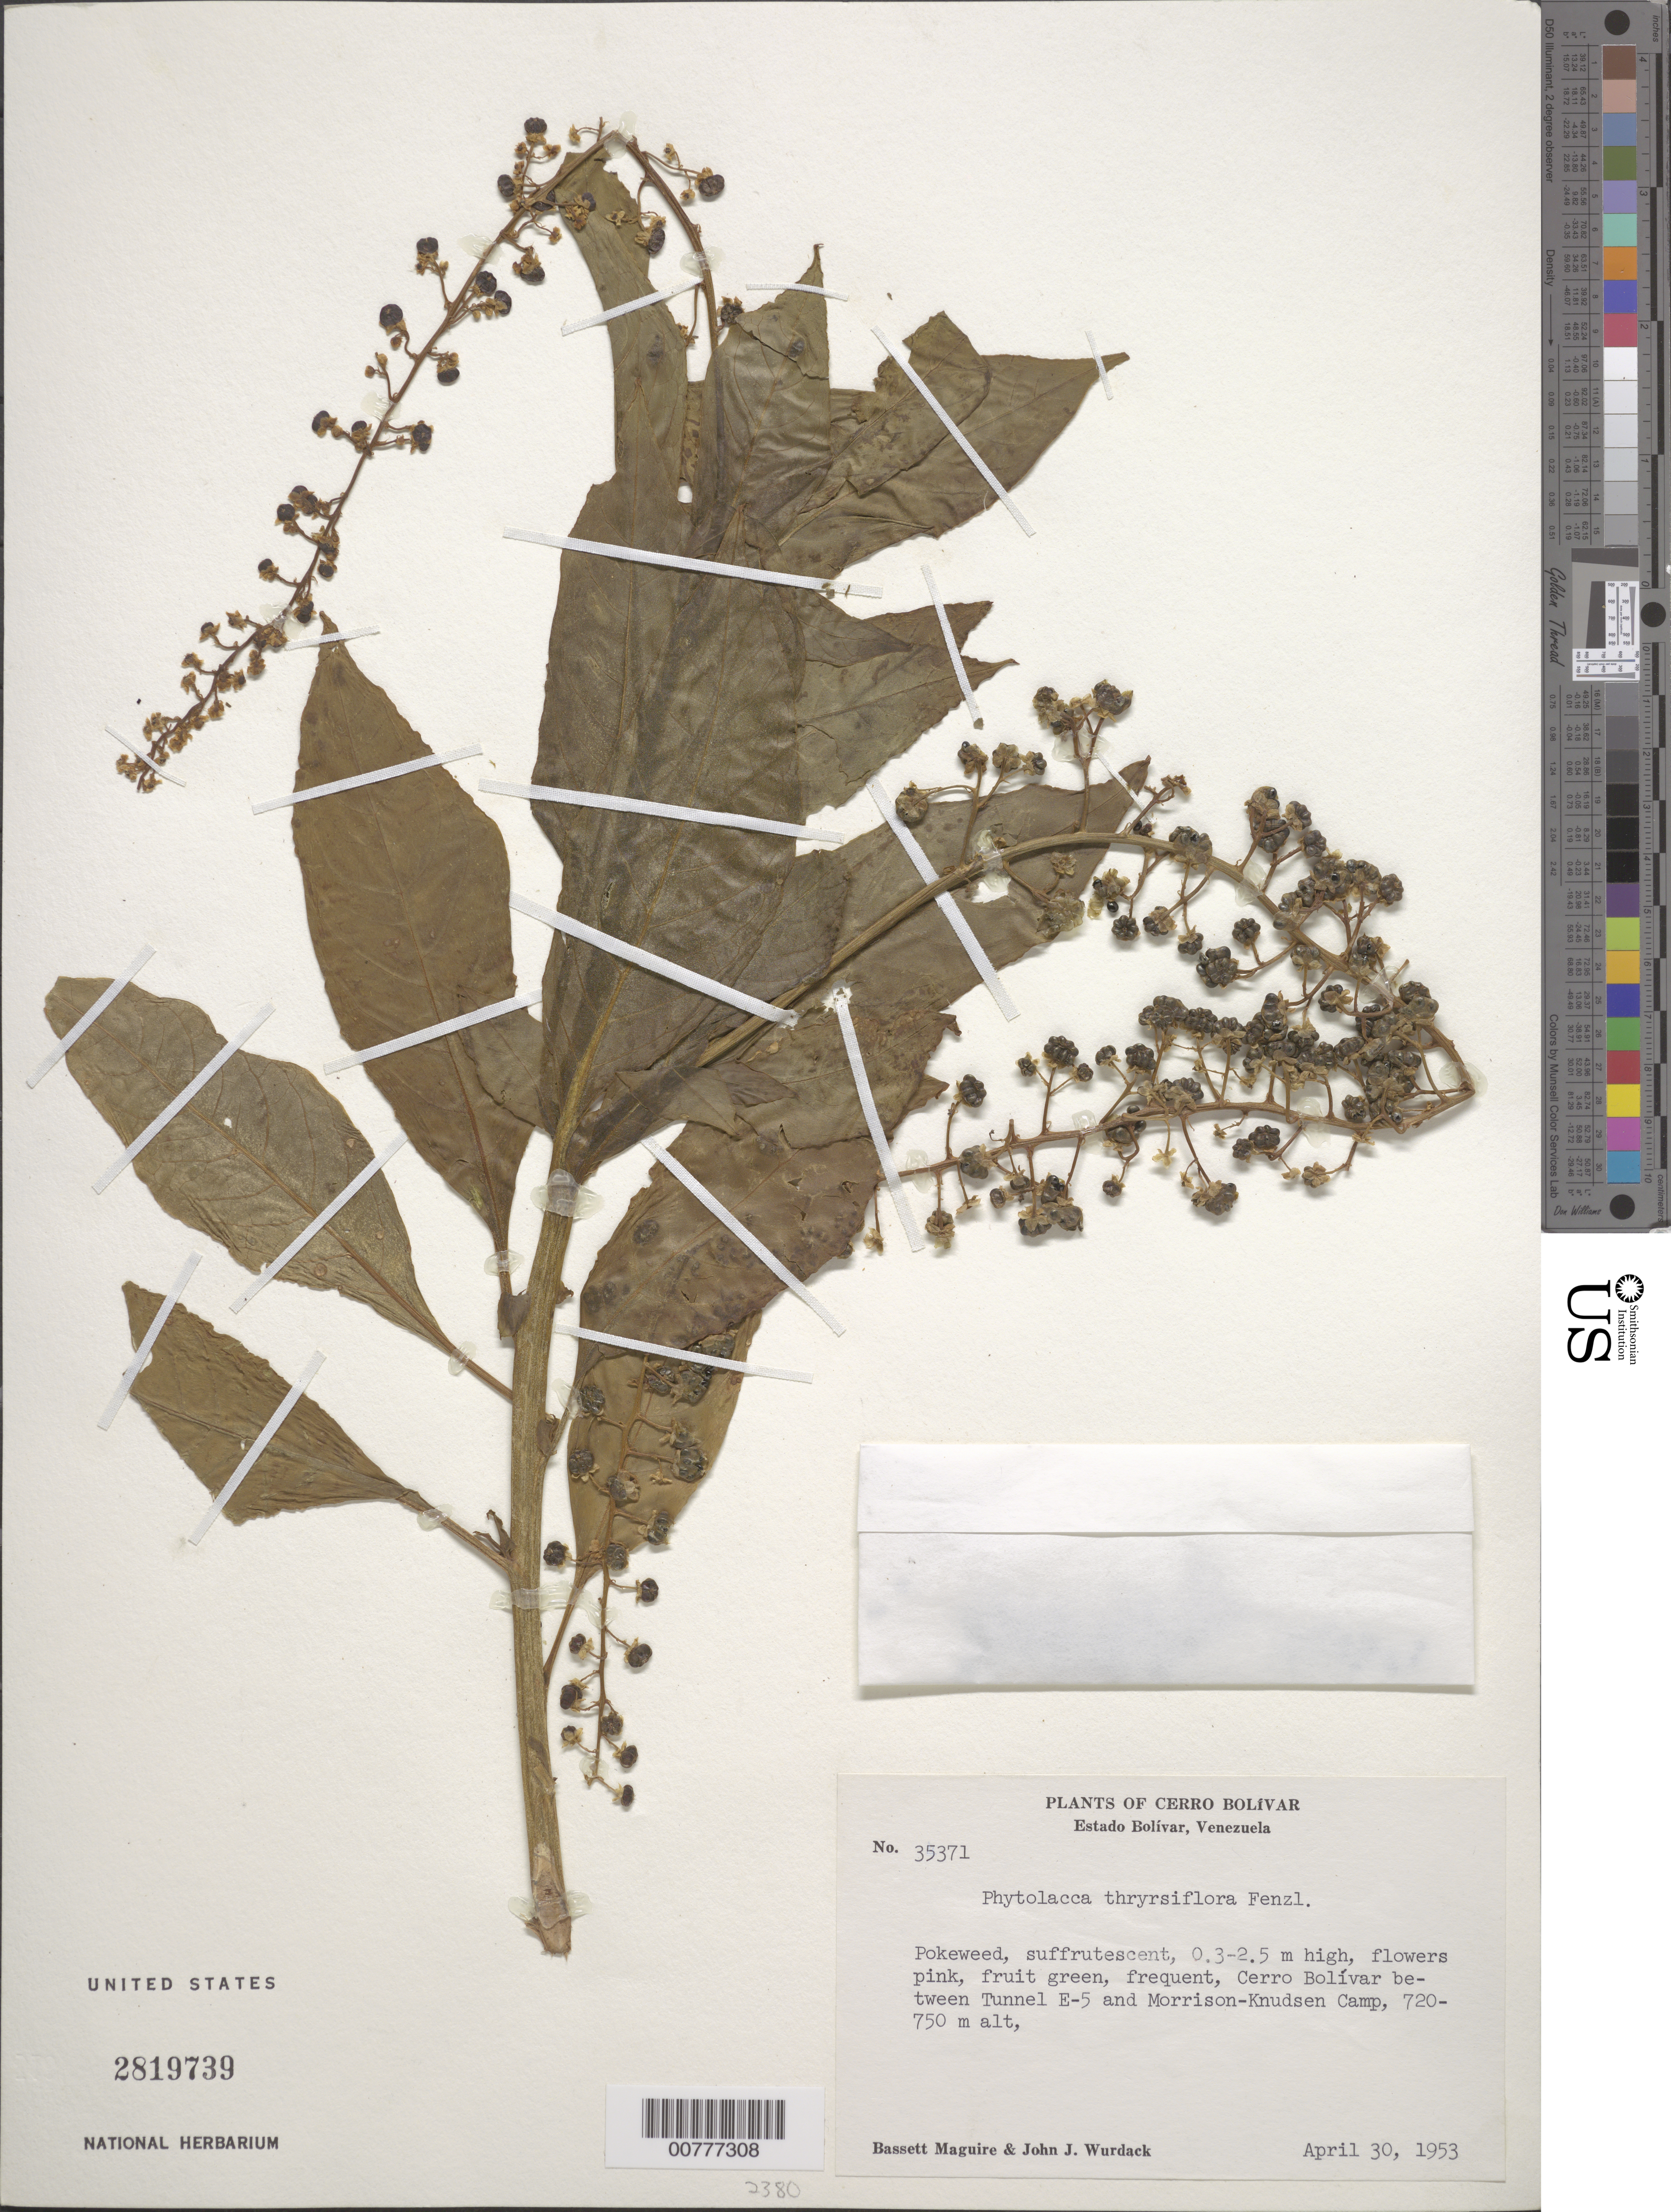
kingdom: Plantae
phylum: Tracheophyta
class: Magnoliopsida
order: Caryophyllales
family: Phytolaccaceae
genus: Phytolacca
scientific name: Phytolacca thyrsiflora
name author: Fenzl ex J.A. Schmidt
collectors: B. Maguire & J. J. Wurdack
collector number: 35371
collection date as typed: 30-Apr-53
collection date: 1953-04-30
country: Venezuela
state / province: Bolívar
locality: Cerro Bolívar, between Tunnel E-5 and Morrison-Knudsen Camp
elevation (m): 720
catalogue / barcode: US 2819739